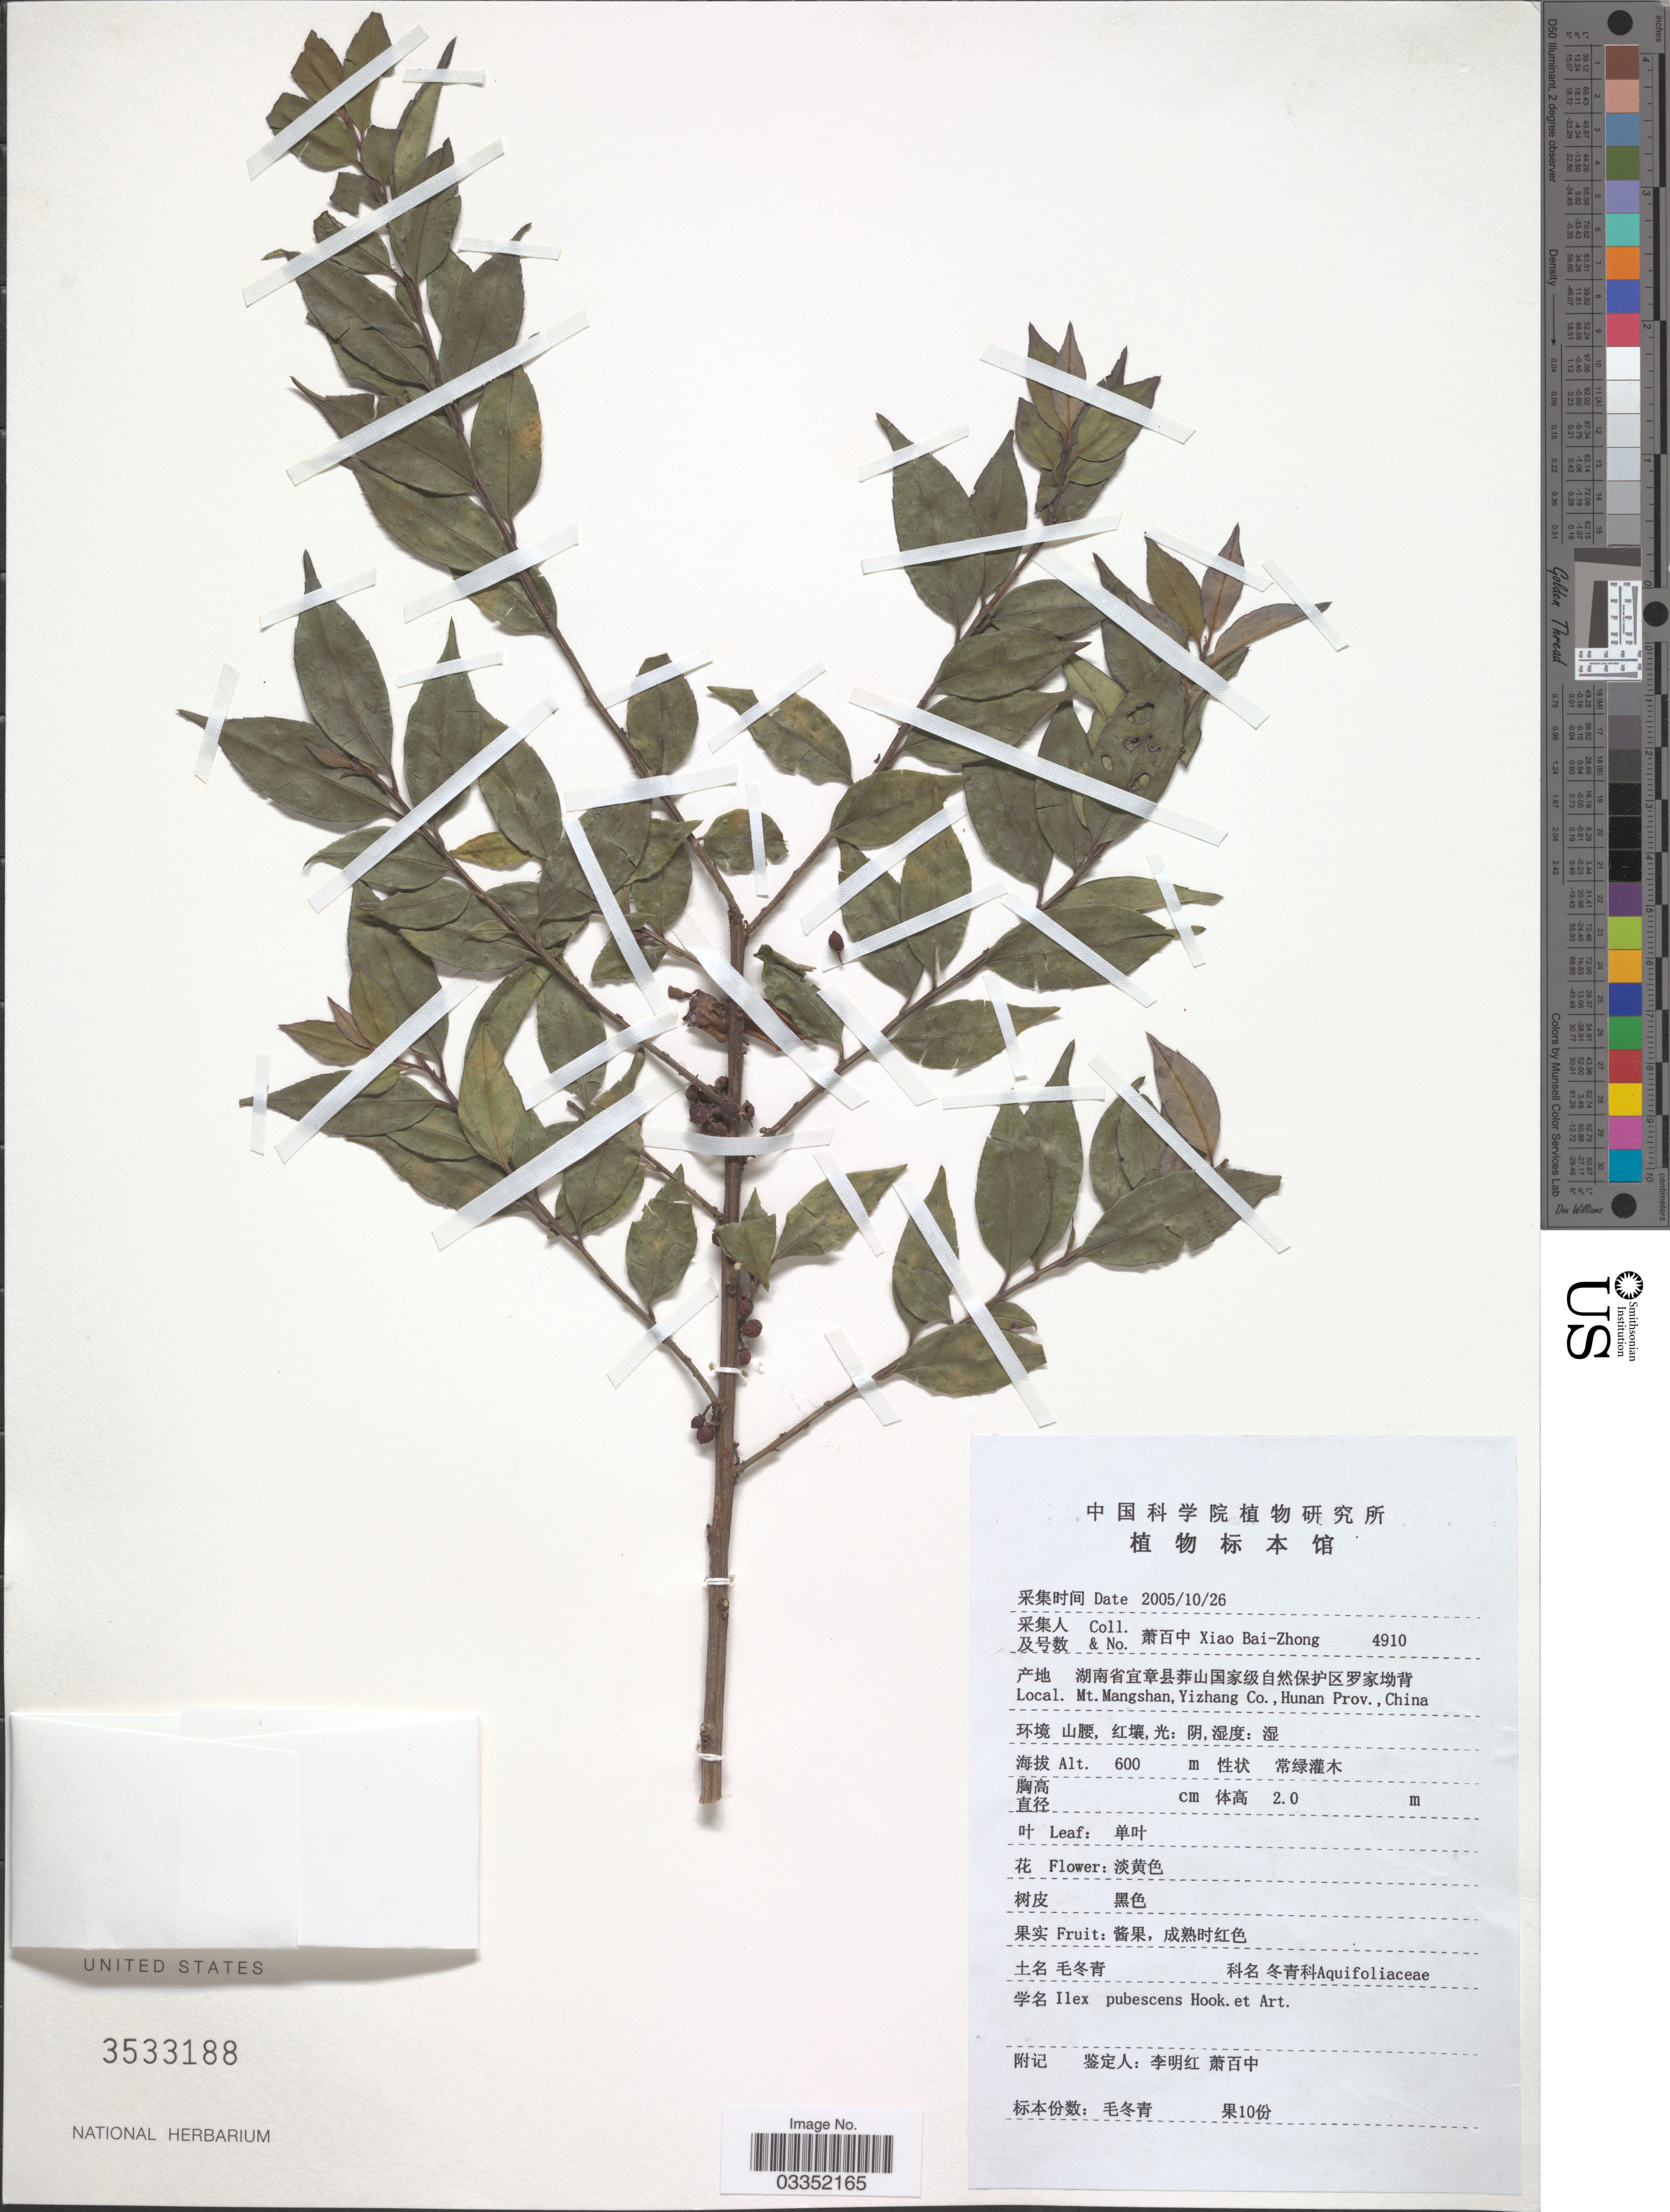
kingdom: Plantae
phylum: Tracheophyta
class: Magnoliopsida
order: Aquifoliales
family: Aquifoliaceae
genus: Ilex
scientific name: Ilex pubescens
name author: Hook. & Arn.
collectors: B. Z. Xiao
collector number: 4910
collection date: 2005-10-26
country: China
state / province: Hunan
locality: Mt. Mangshan, Yizhang Co.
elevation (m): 600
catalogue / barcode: US 3533188